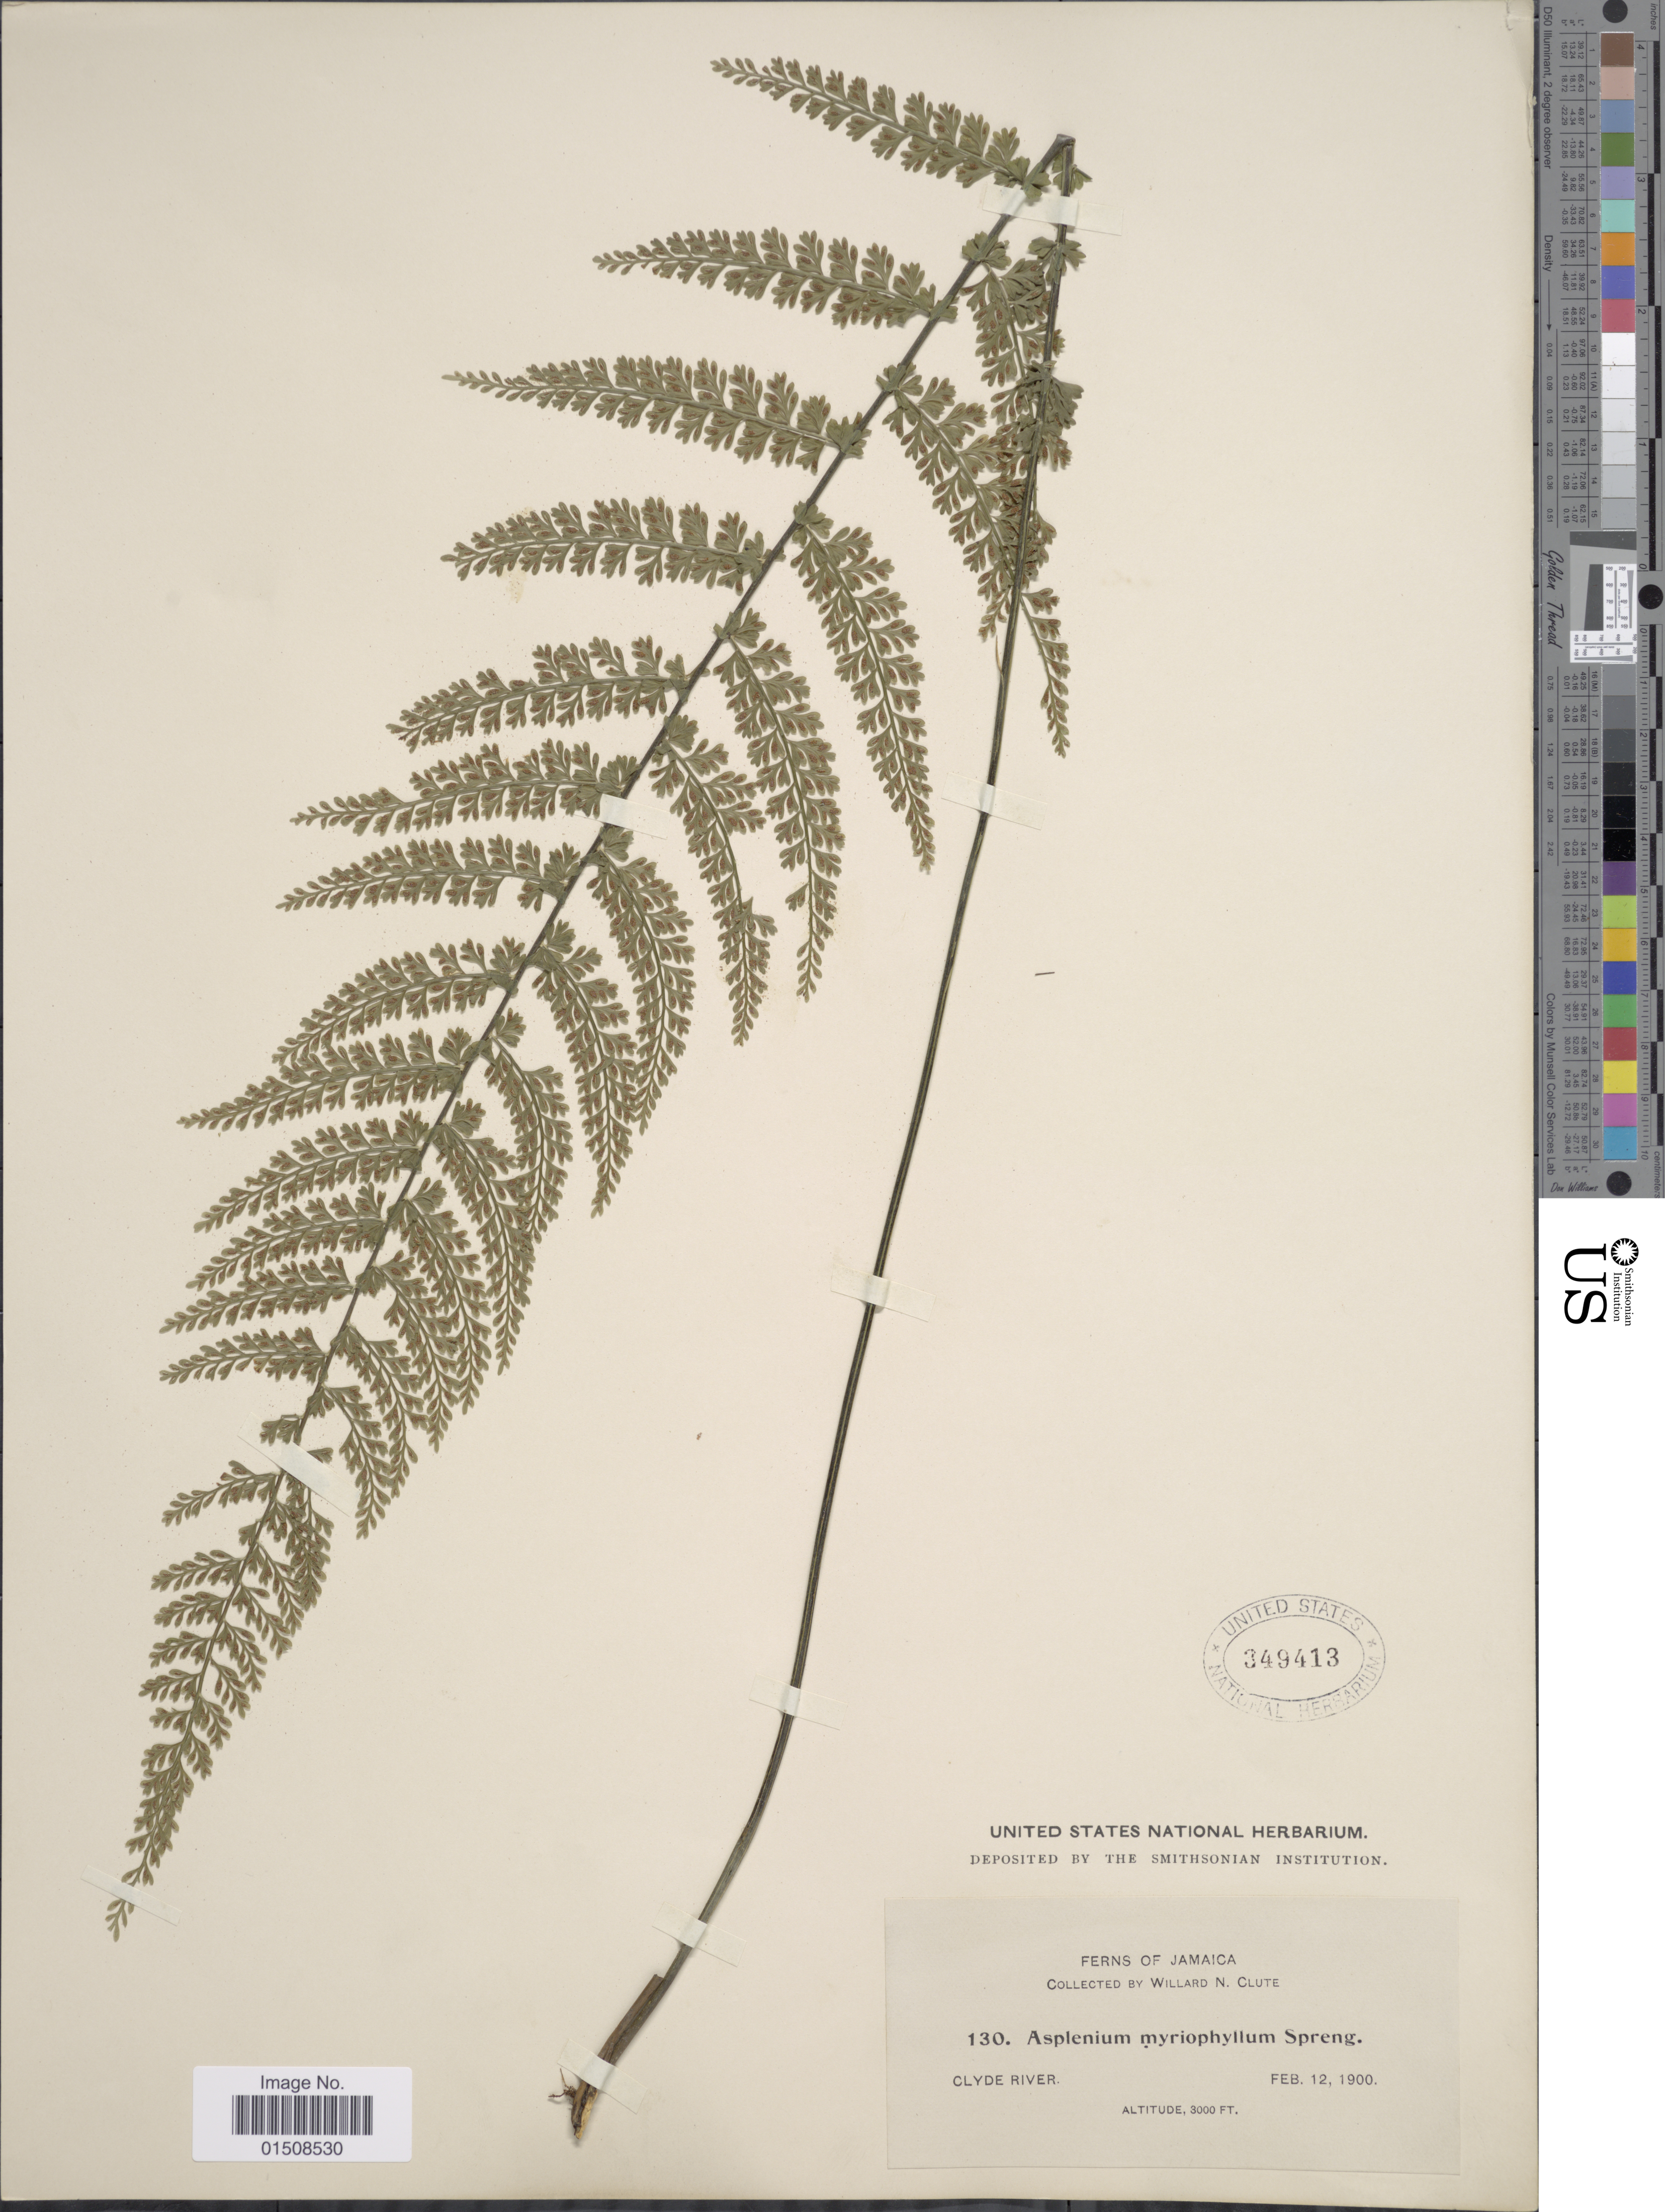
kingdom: Plantae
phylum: Tracheophyta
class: Polypodiopsida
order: Polypodiales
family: Aspleniaceae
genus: Asplenium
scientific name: Asplenium cristatum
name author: Lam.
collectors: W. N. Clute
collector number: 130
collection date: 1900-02-12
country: Jamaica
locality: Clyde River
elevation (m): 914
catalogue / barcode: US 349413